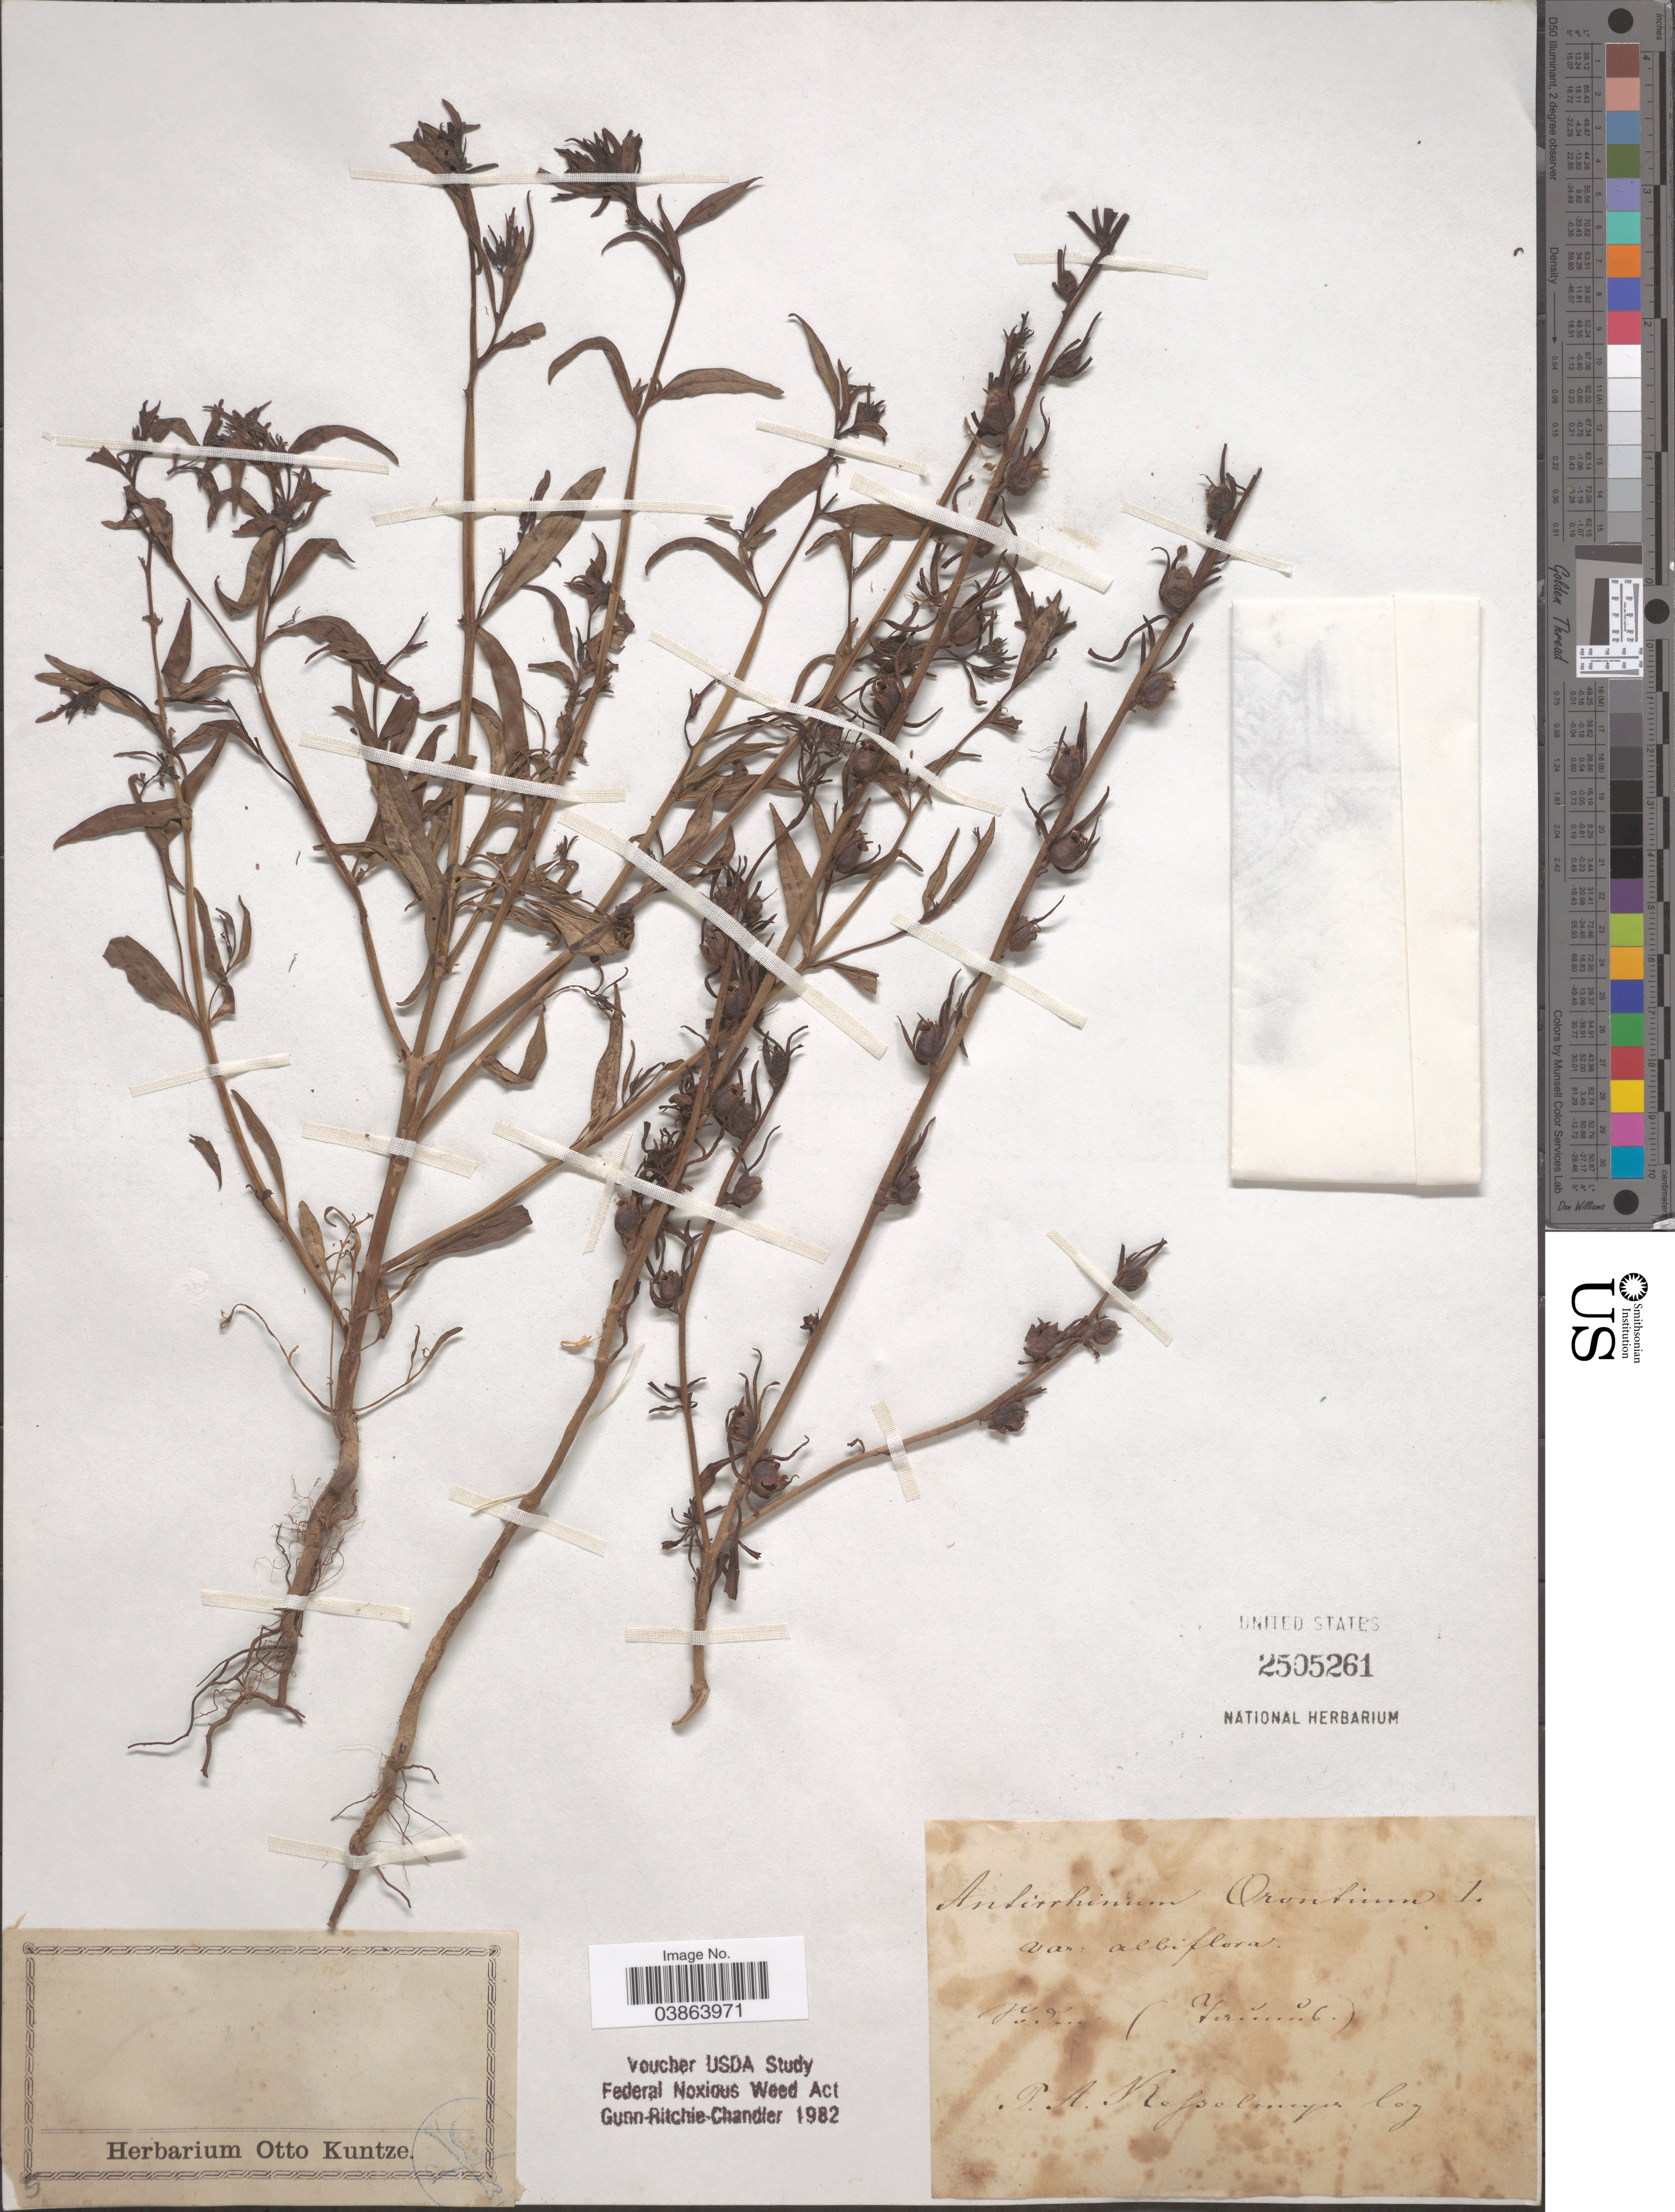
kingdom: Plantae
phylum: Tracheophyta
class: Magnoliopsida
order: Lamiales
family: Plantaginaceae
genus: Antirrhinum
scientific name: Antirrhinum orontium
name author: L.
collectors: P. Kefselinger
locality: Voidan (Verínub). [interpreted]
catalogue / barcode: US 2505261